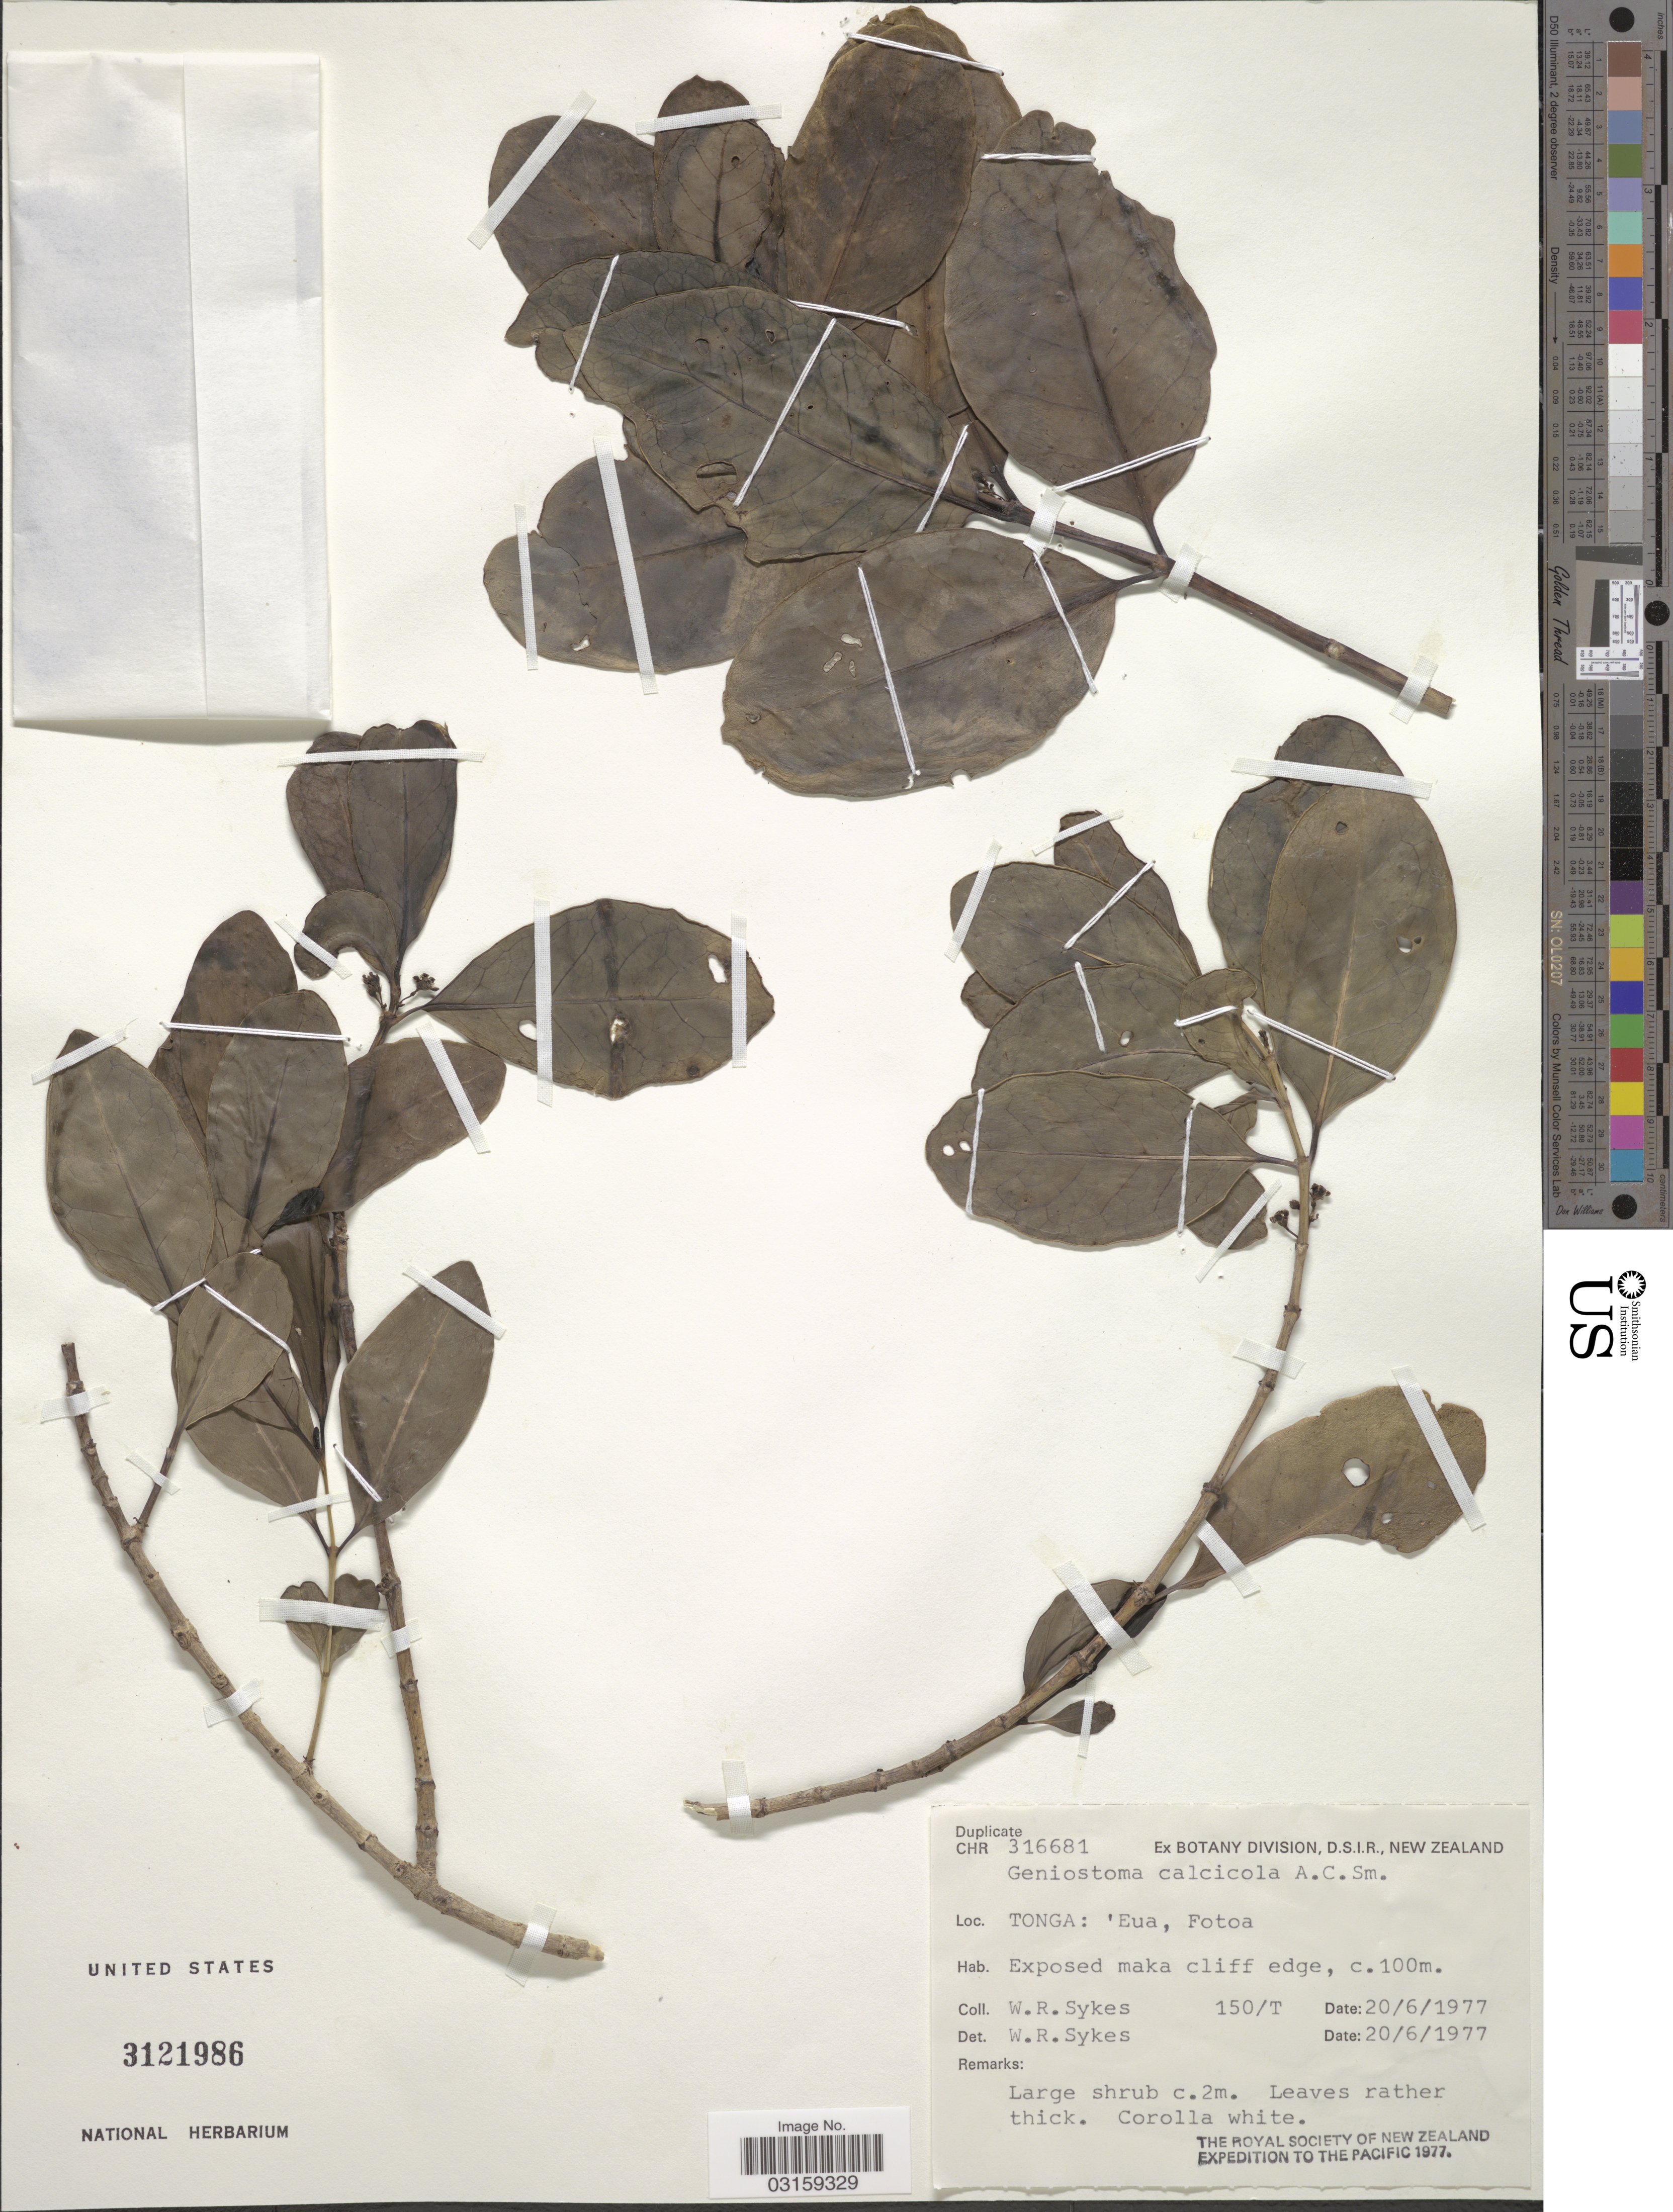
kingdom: Plantae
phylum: Tracheophyta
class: Magnoliopsida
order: Gentianales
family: Loganiaceae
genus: Geniostoma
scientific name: Geniostoma calcicola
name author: A.C. Sm.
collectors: W. R. Sykes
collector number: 150/T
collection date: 1977-06-20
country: Tonga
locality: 'Eua, Fotoa.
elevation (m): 100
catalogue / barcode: US 3121986